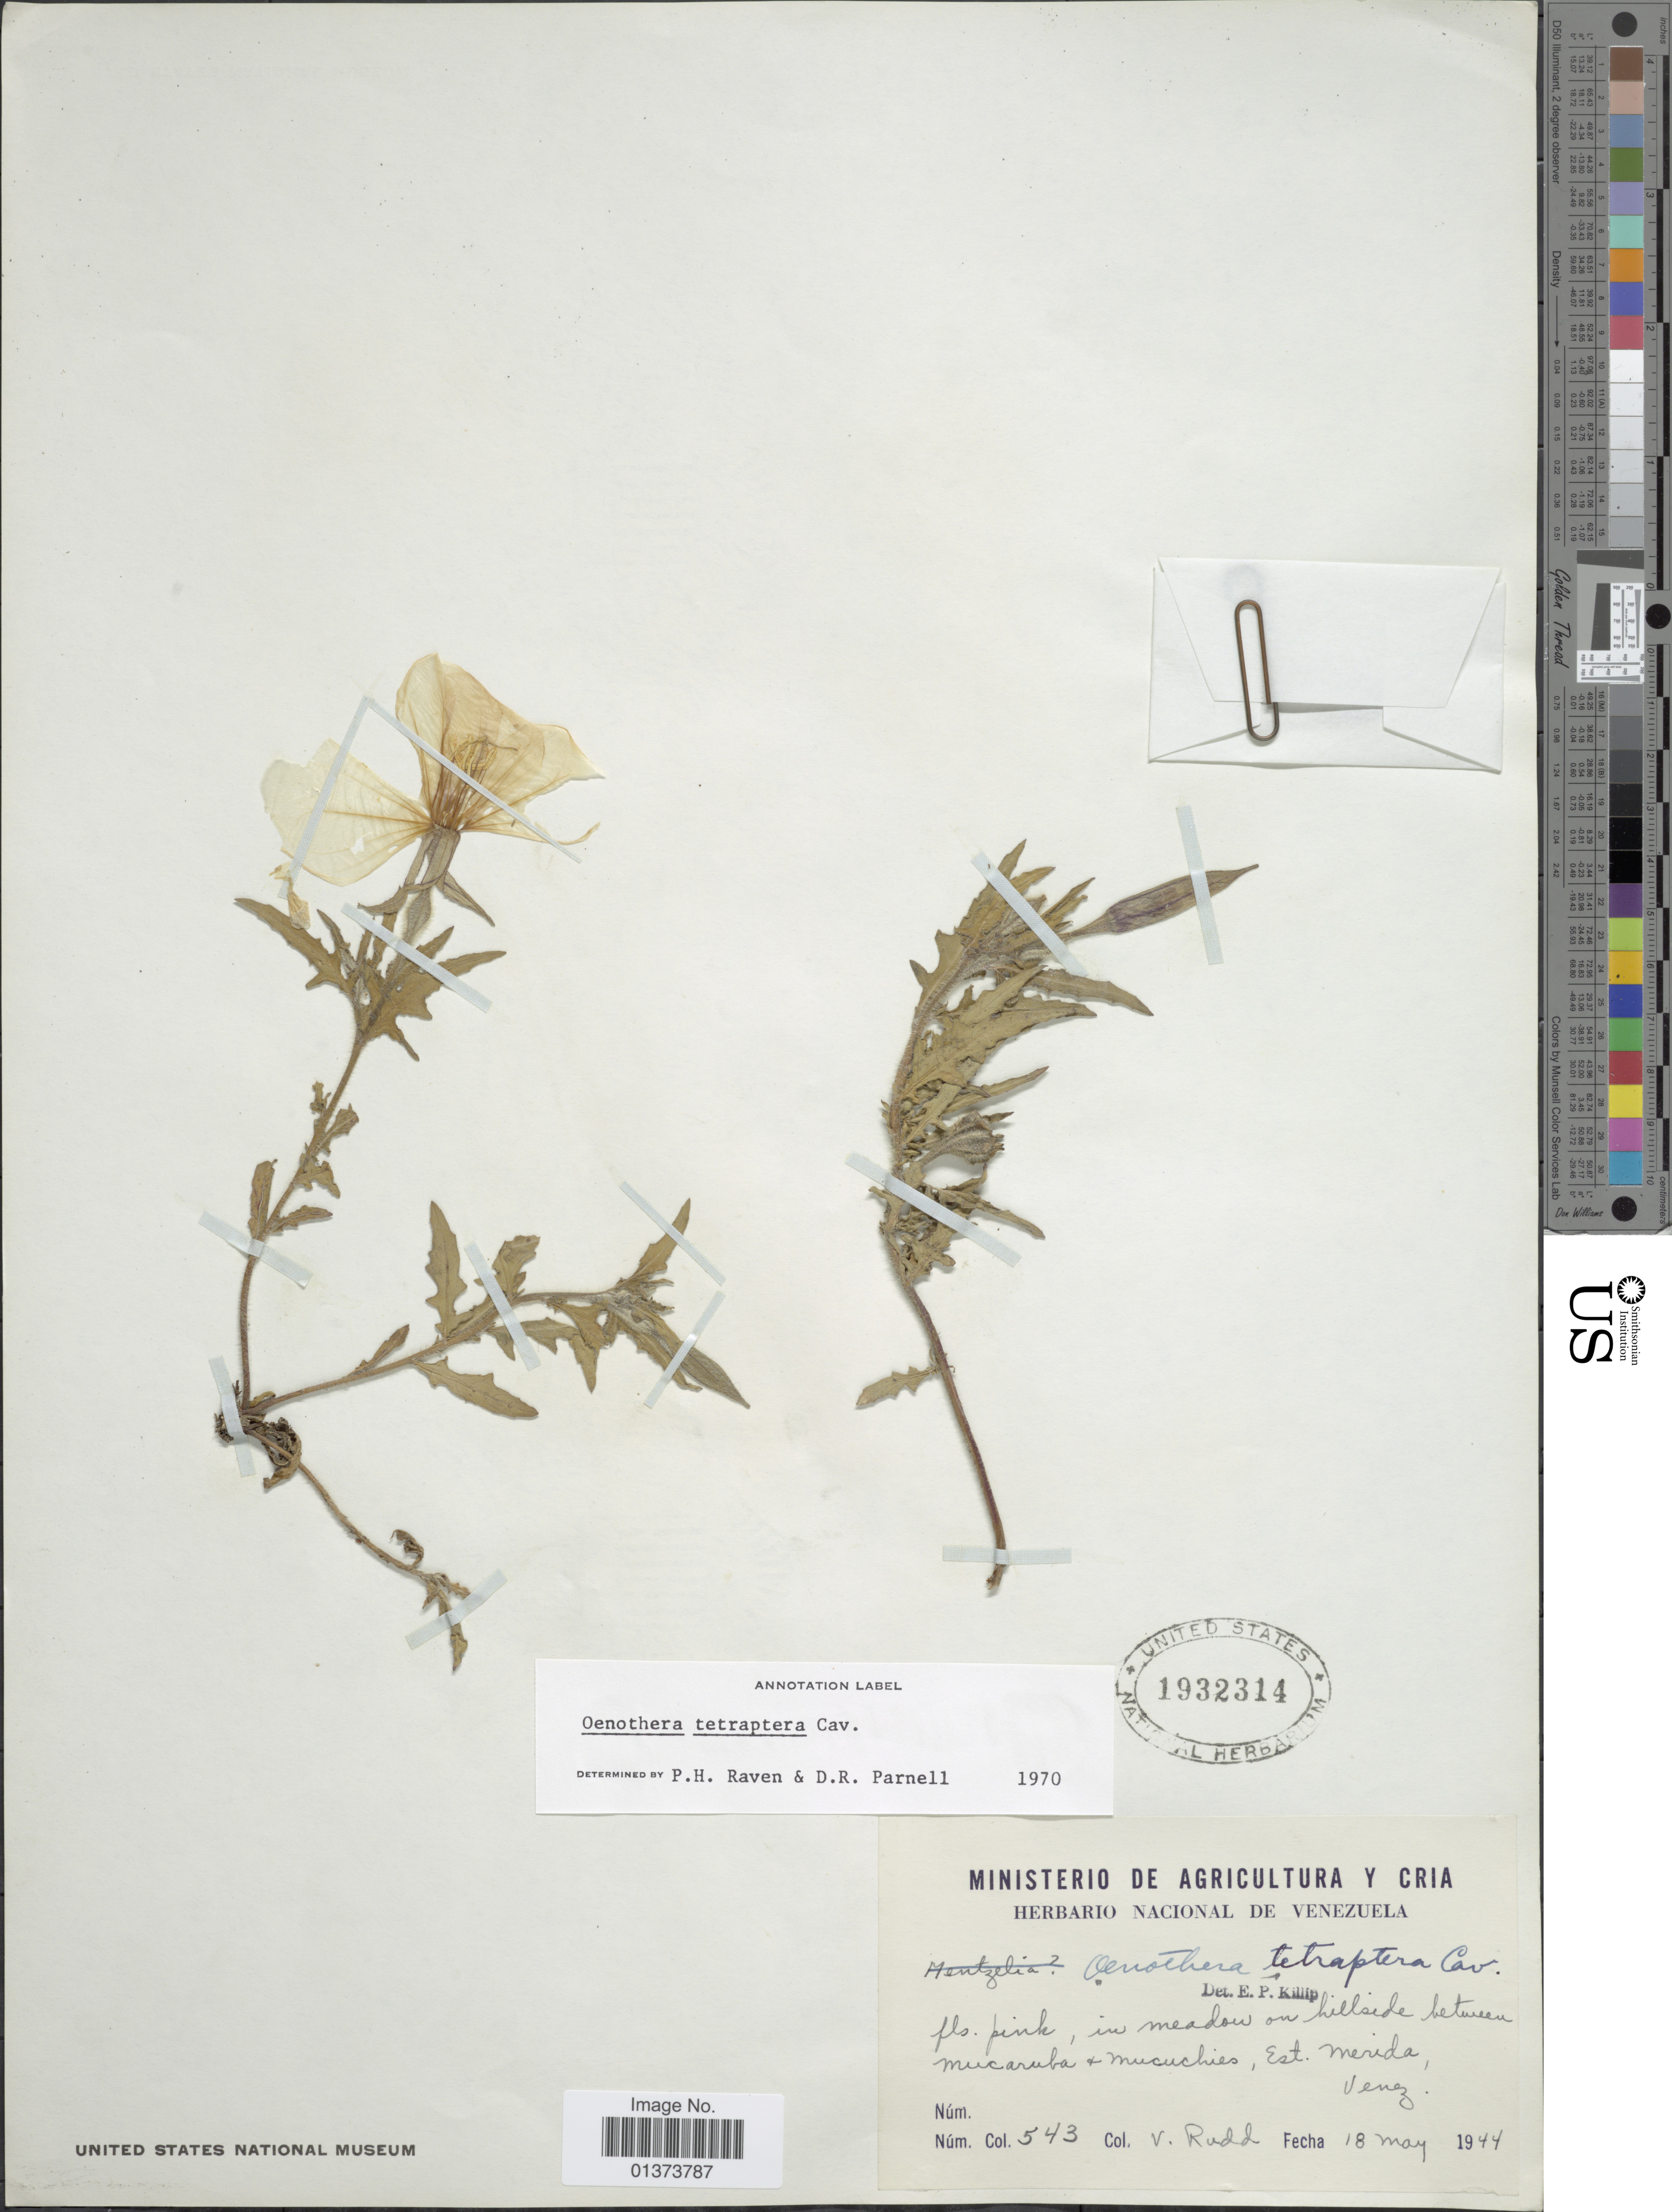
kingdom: Plantae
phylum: Tracheophyta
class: Magnoliopsida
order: Myrtales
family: Onagraceae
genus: Oenothera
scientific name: Oenothera tetraptera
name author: Cav.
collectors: V. Rudd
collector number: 543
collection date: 1944-05-18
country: Venezuela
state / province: Mérida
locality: On hillside between mucaruba & mucuchies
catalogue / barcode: US 1932314